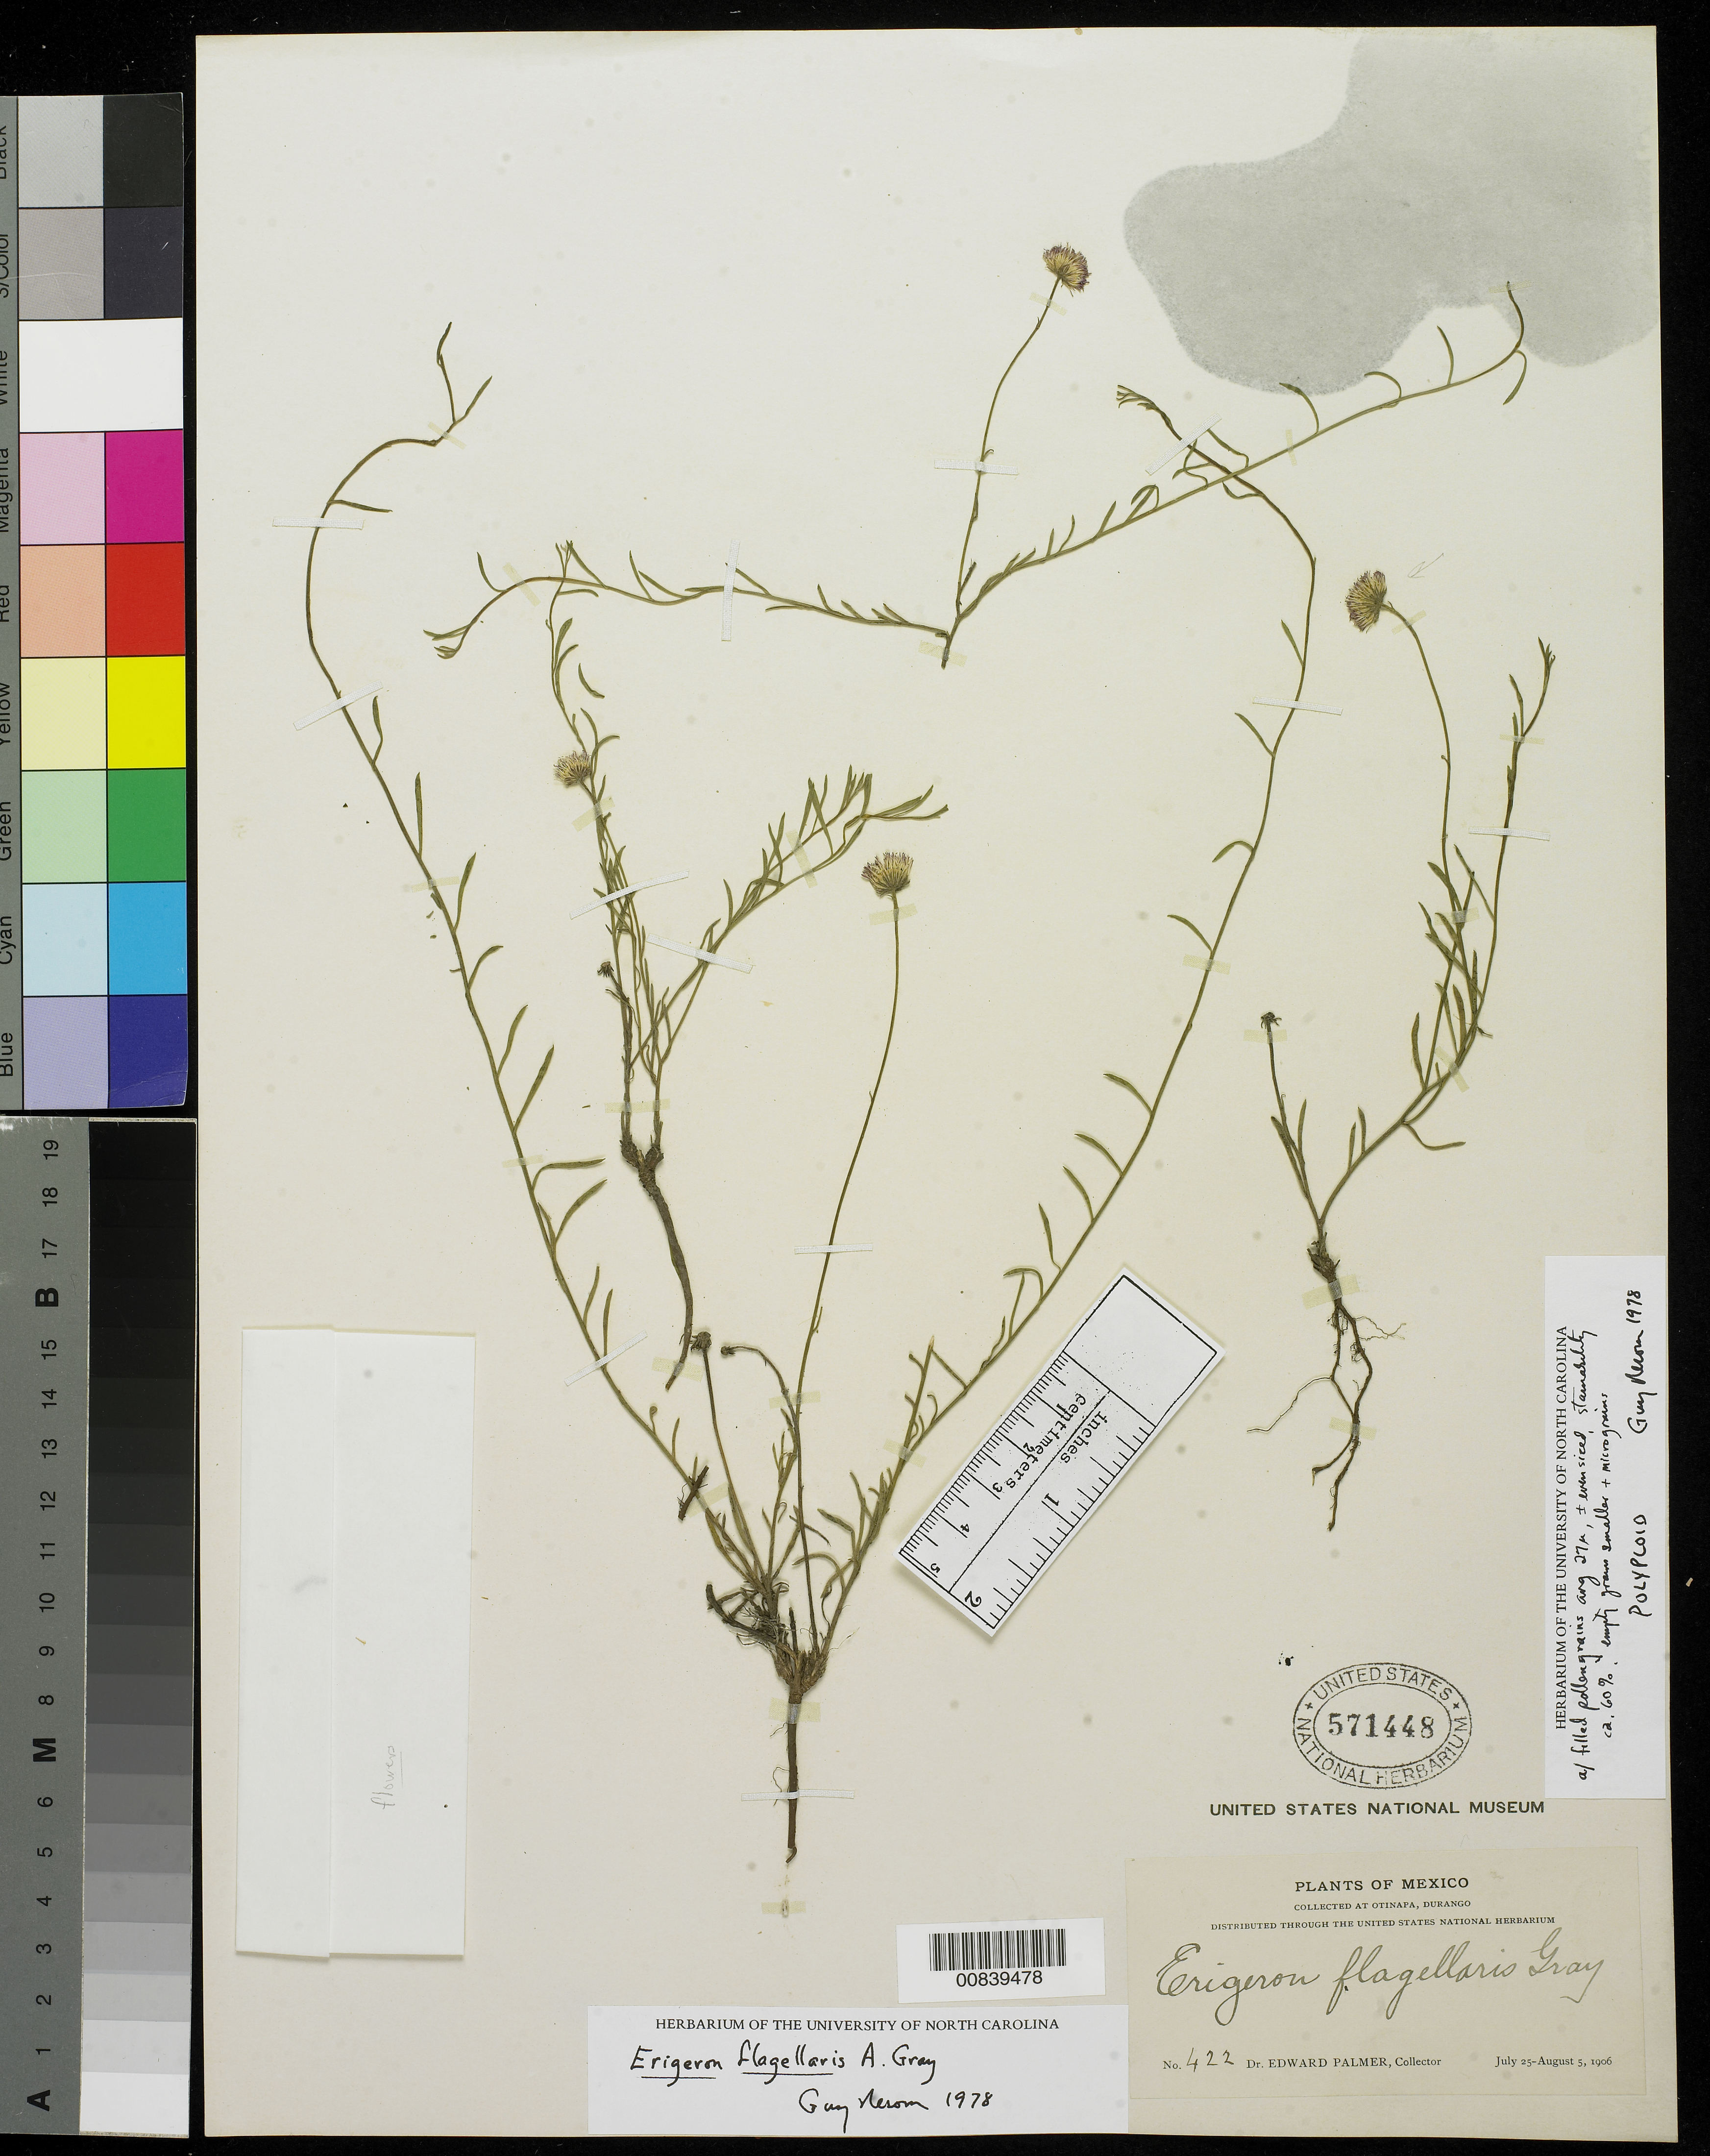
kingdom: Plantae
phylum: Tracheophyta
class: Magnoliopsida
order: Asterales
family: Asteraceae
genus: Erigeron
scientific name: Erigeron flagellaris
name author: A. Gray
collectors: E. Palmer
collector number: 422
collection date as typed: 25 Jul 1906 to 05 Aug 1906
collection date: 1906-07-25/1906-08-05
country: Mexico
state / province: Durango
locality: Otinapa, Durango.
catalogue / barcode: US 571448